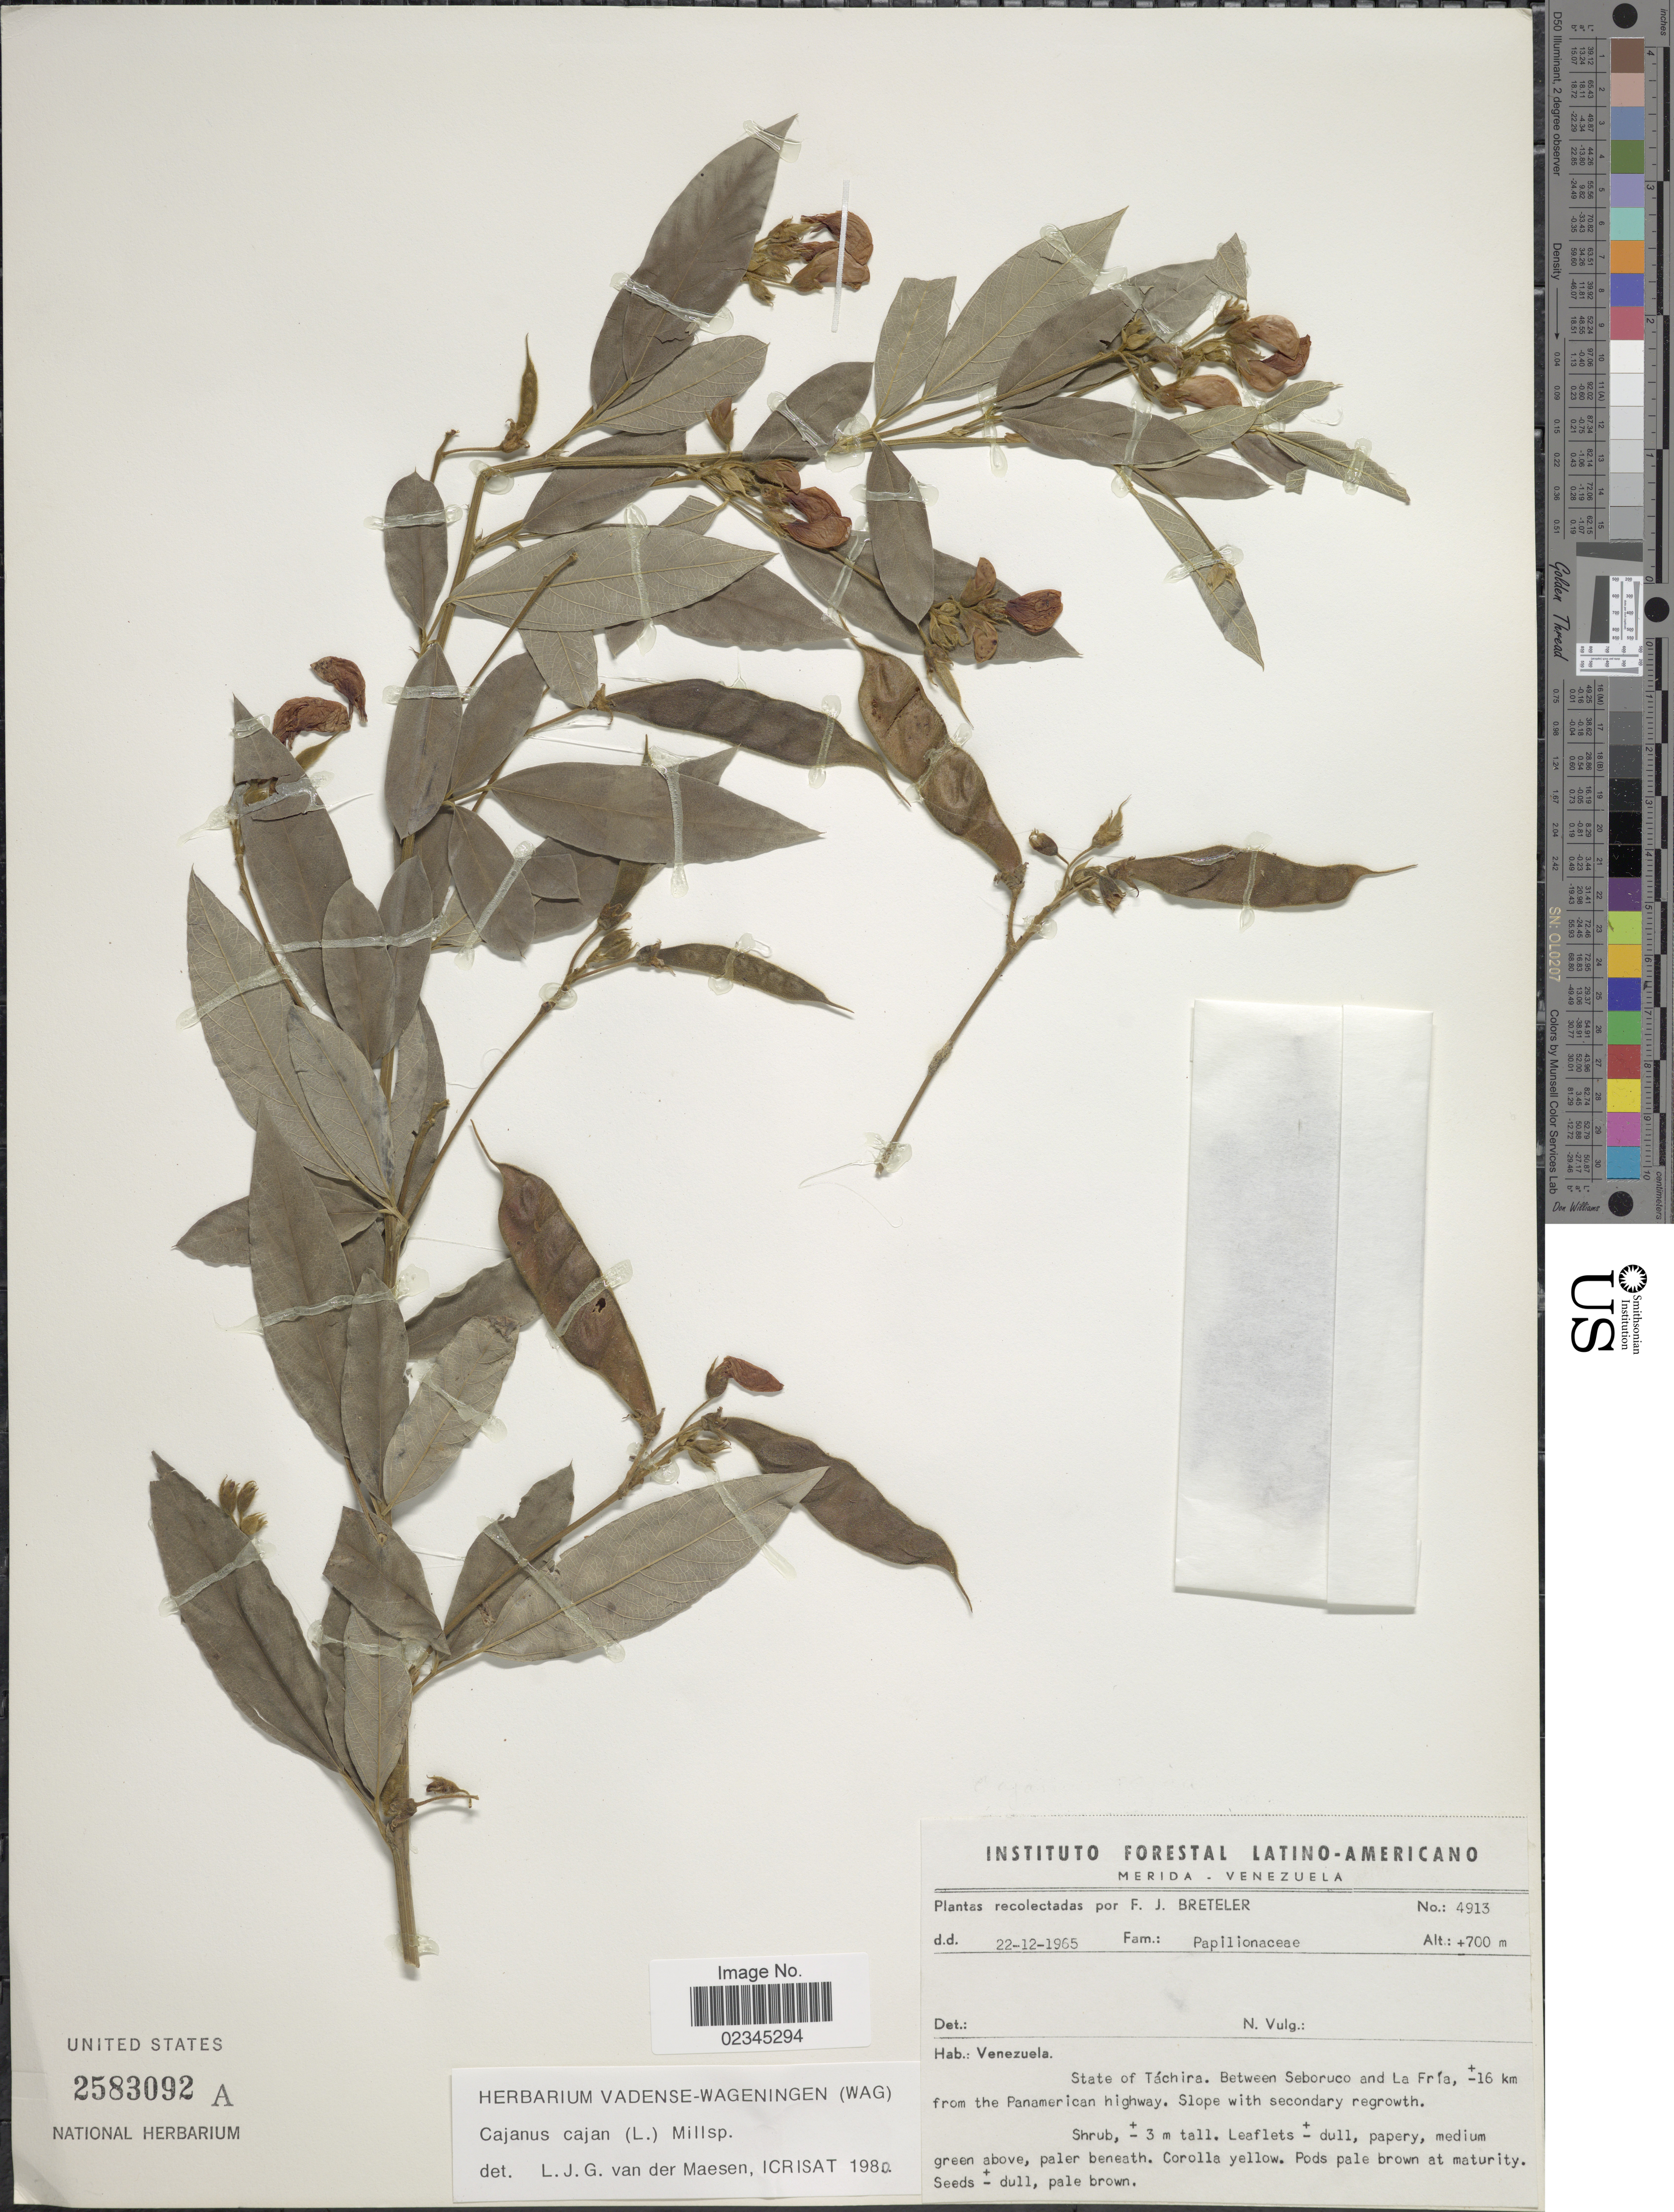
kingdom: Plantae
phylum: Tracheophyta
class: Magnoliopsida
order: Fabales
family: Fabaceae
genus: Cajanus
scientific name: Cajanus cajan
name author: (L.) Huth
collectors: F. J. Breteler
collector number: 4913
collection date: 1965-12-22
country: Venezuela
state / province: Tachira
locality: Between Seboruco and La Fría, ± 16 km from the Panamerican highway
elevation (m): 700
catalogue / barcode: US 2583092A